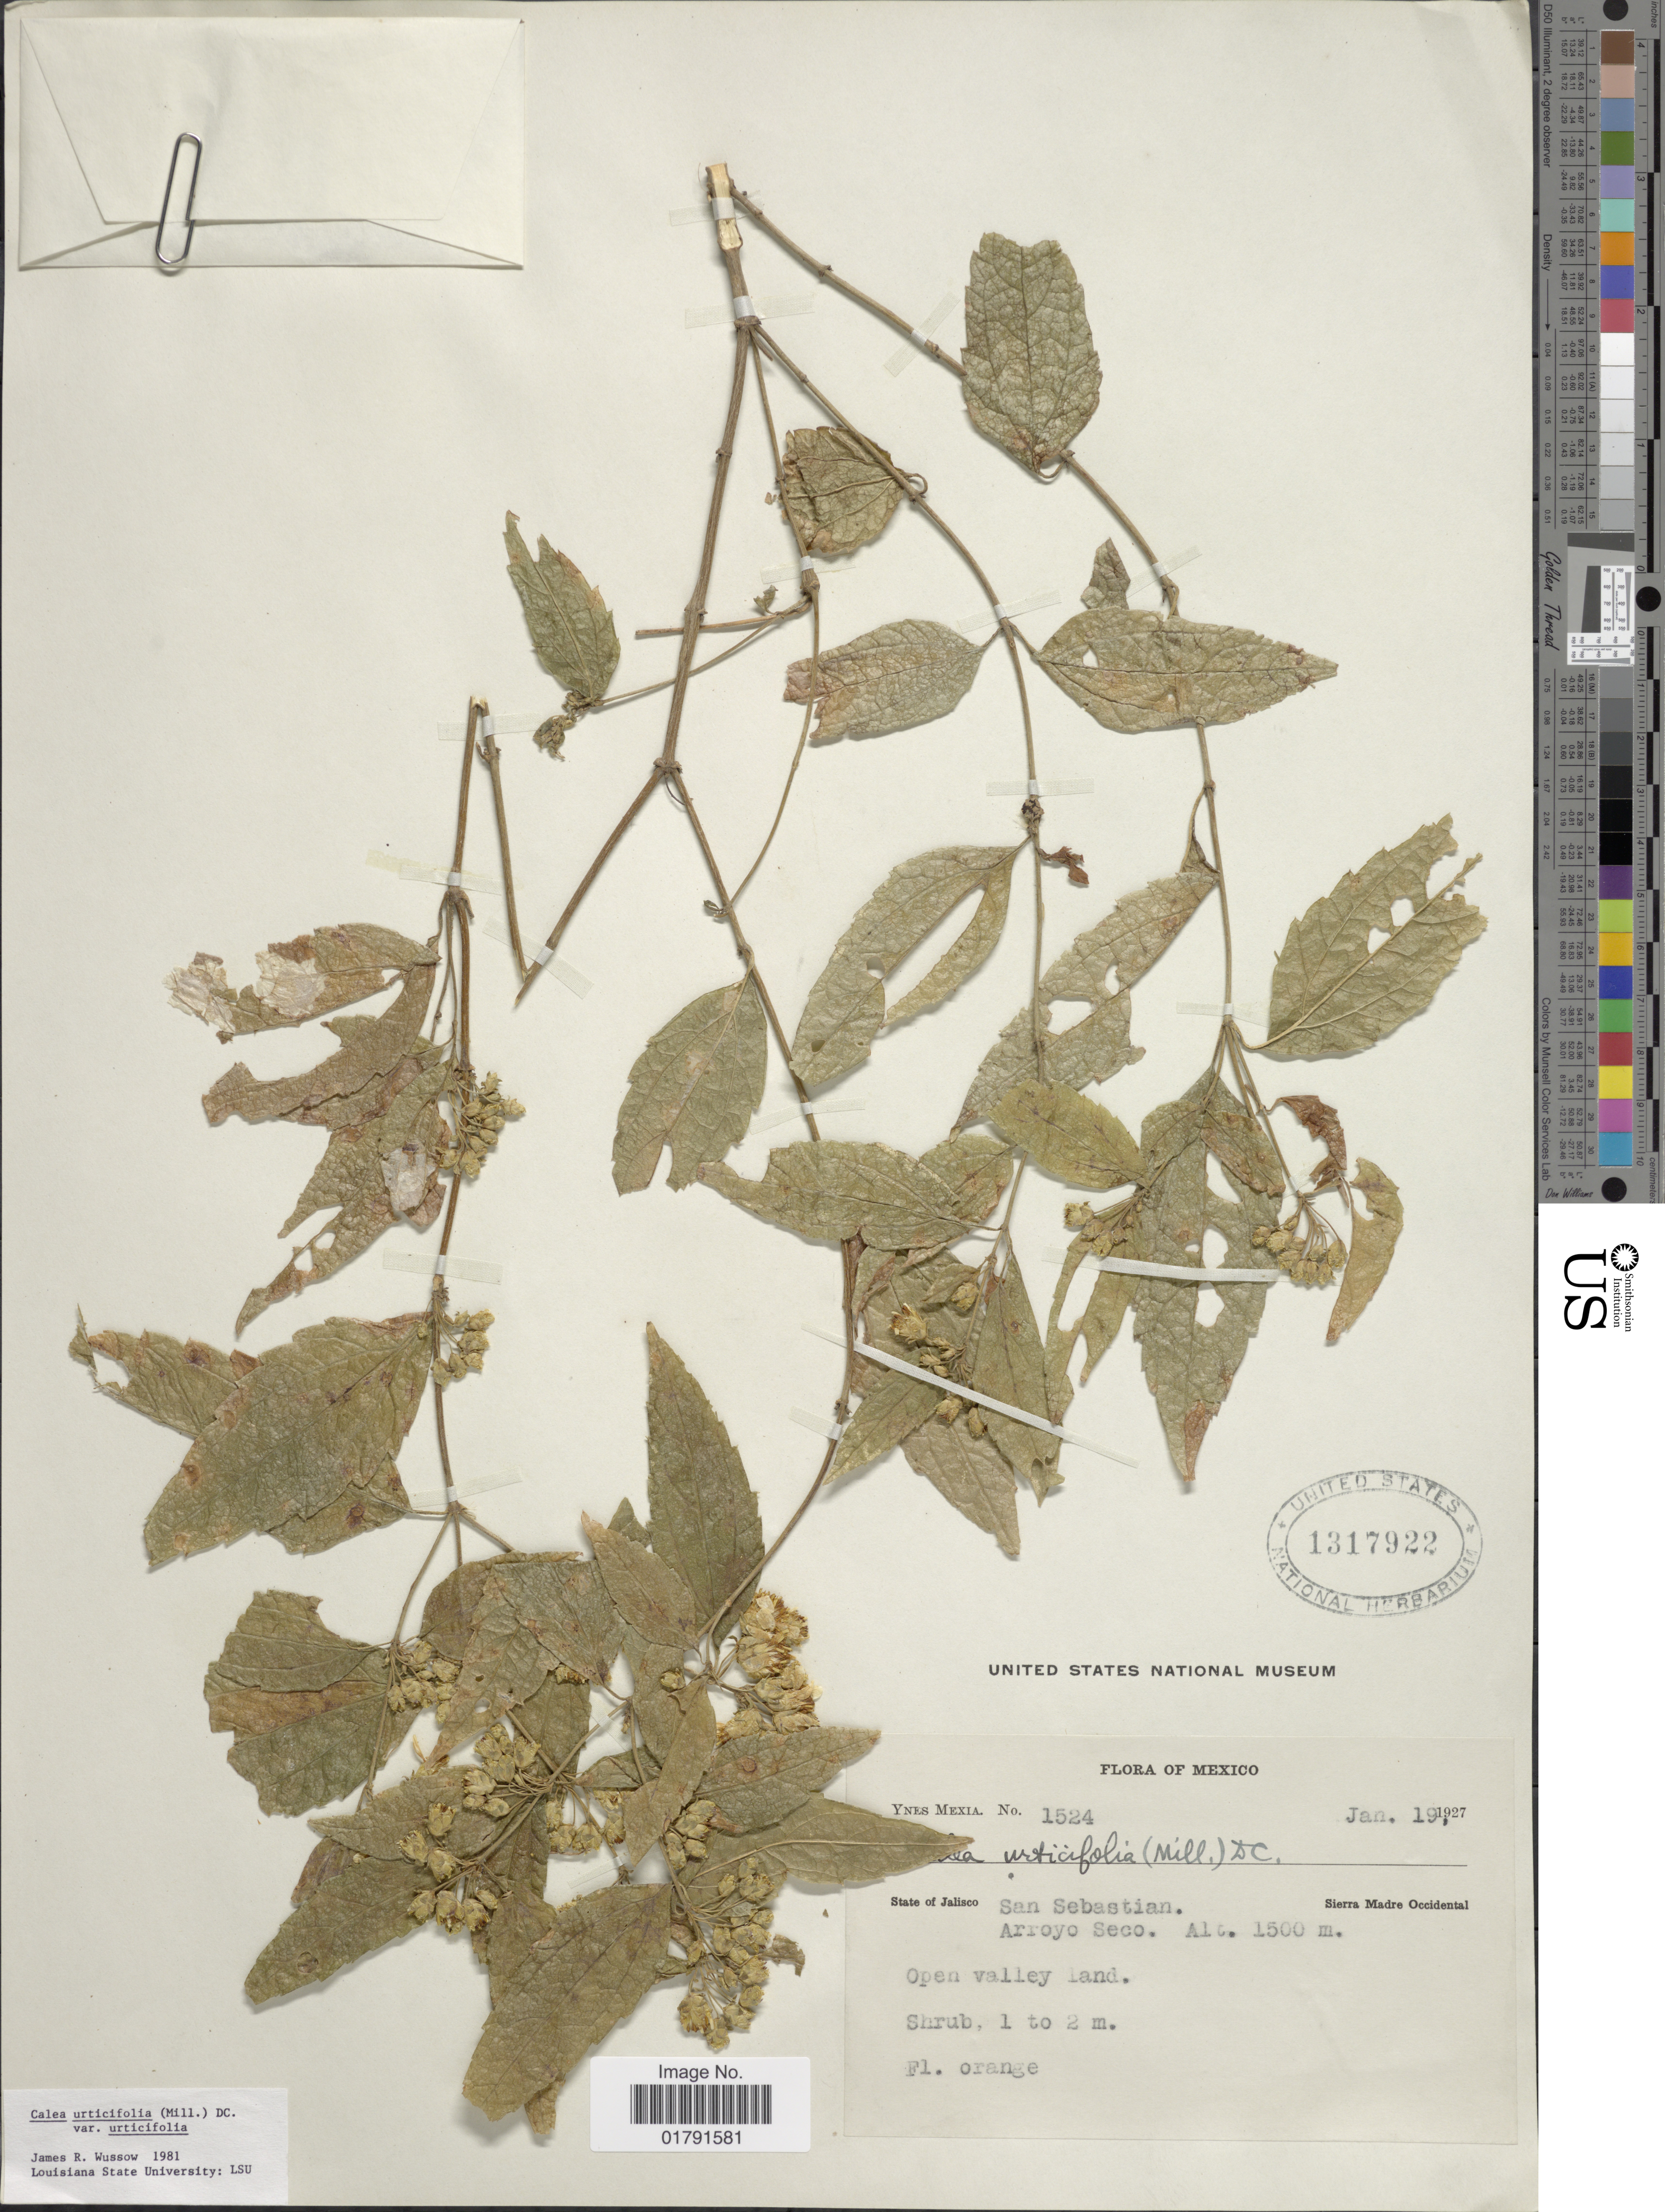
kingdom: Plantae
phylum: Tracheophyta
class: Magnoliopsida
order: Asterales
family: Asteraceae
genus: Calea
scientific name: Calea urticifolia var. urticifolia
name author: (Mill.) DC.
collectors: Y. Mexia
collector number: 1524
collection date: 1927-01-19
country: Mexico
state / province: Jalisco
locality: San Sebastian, Siera Madre Occidental, Arroyo Seco.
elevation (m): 1500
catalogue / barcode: US 1317922